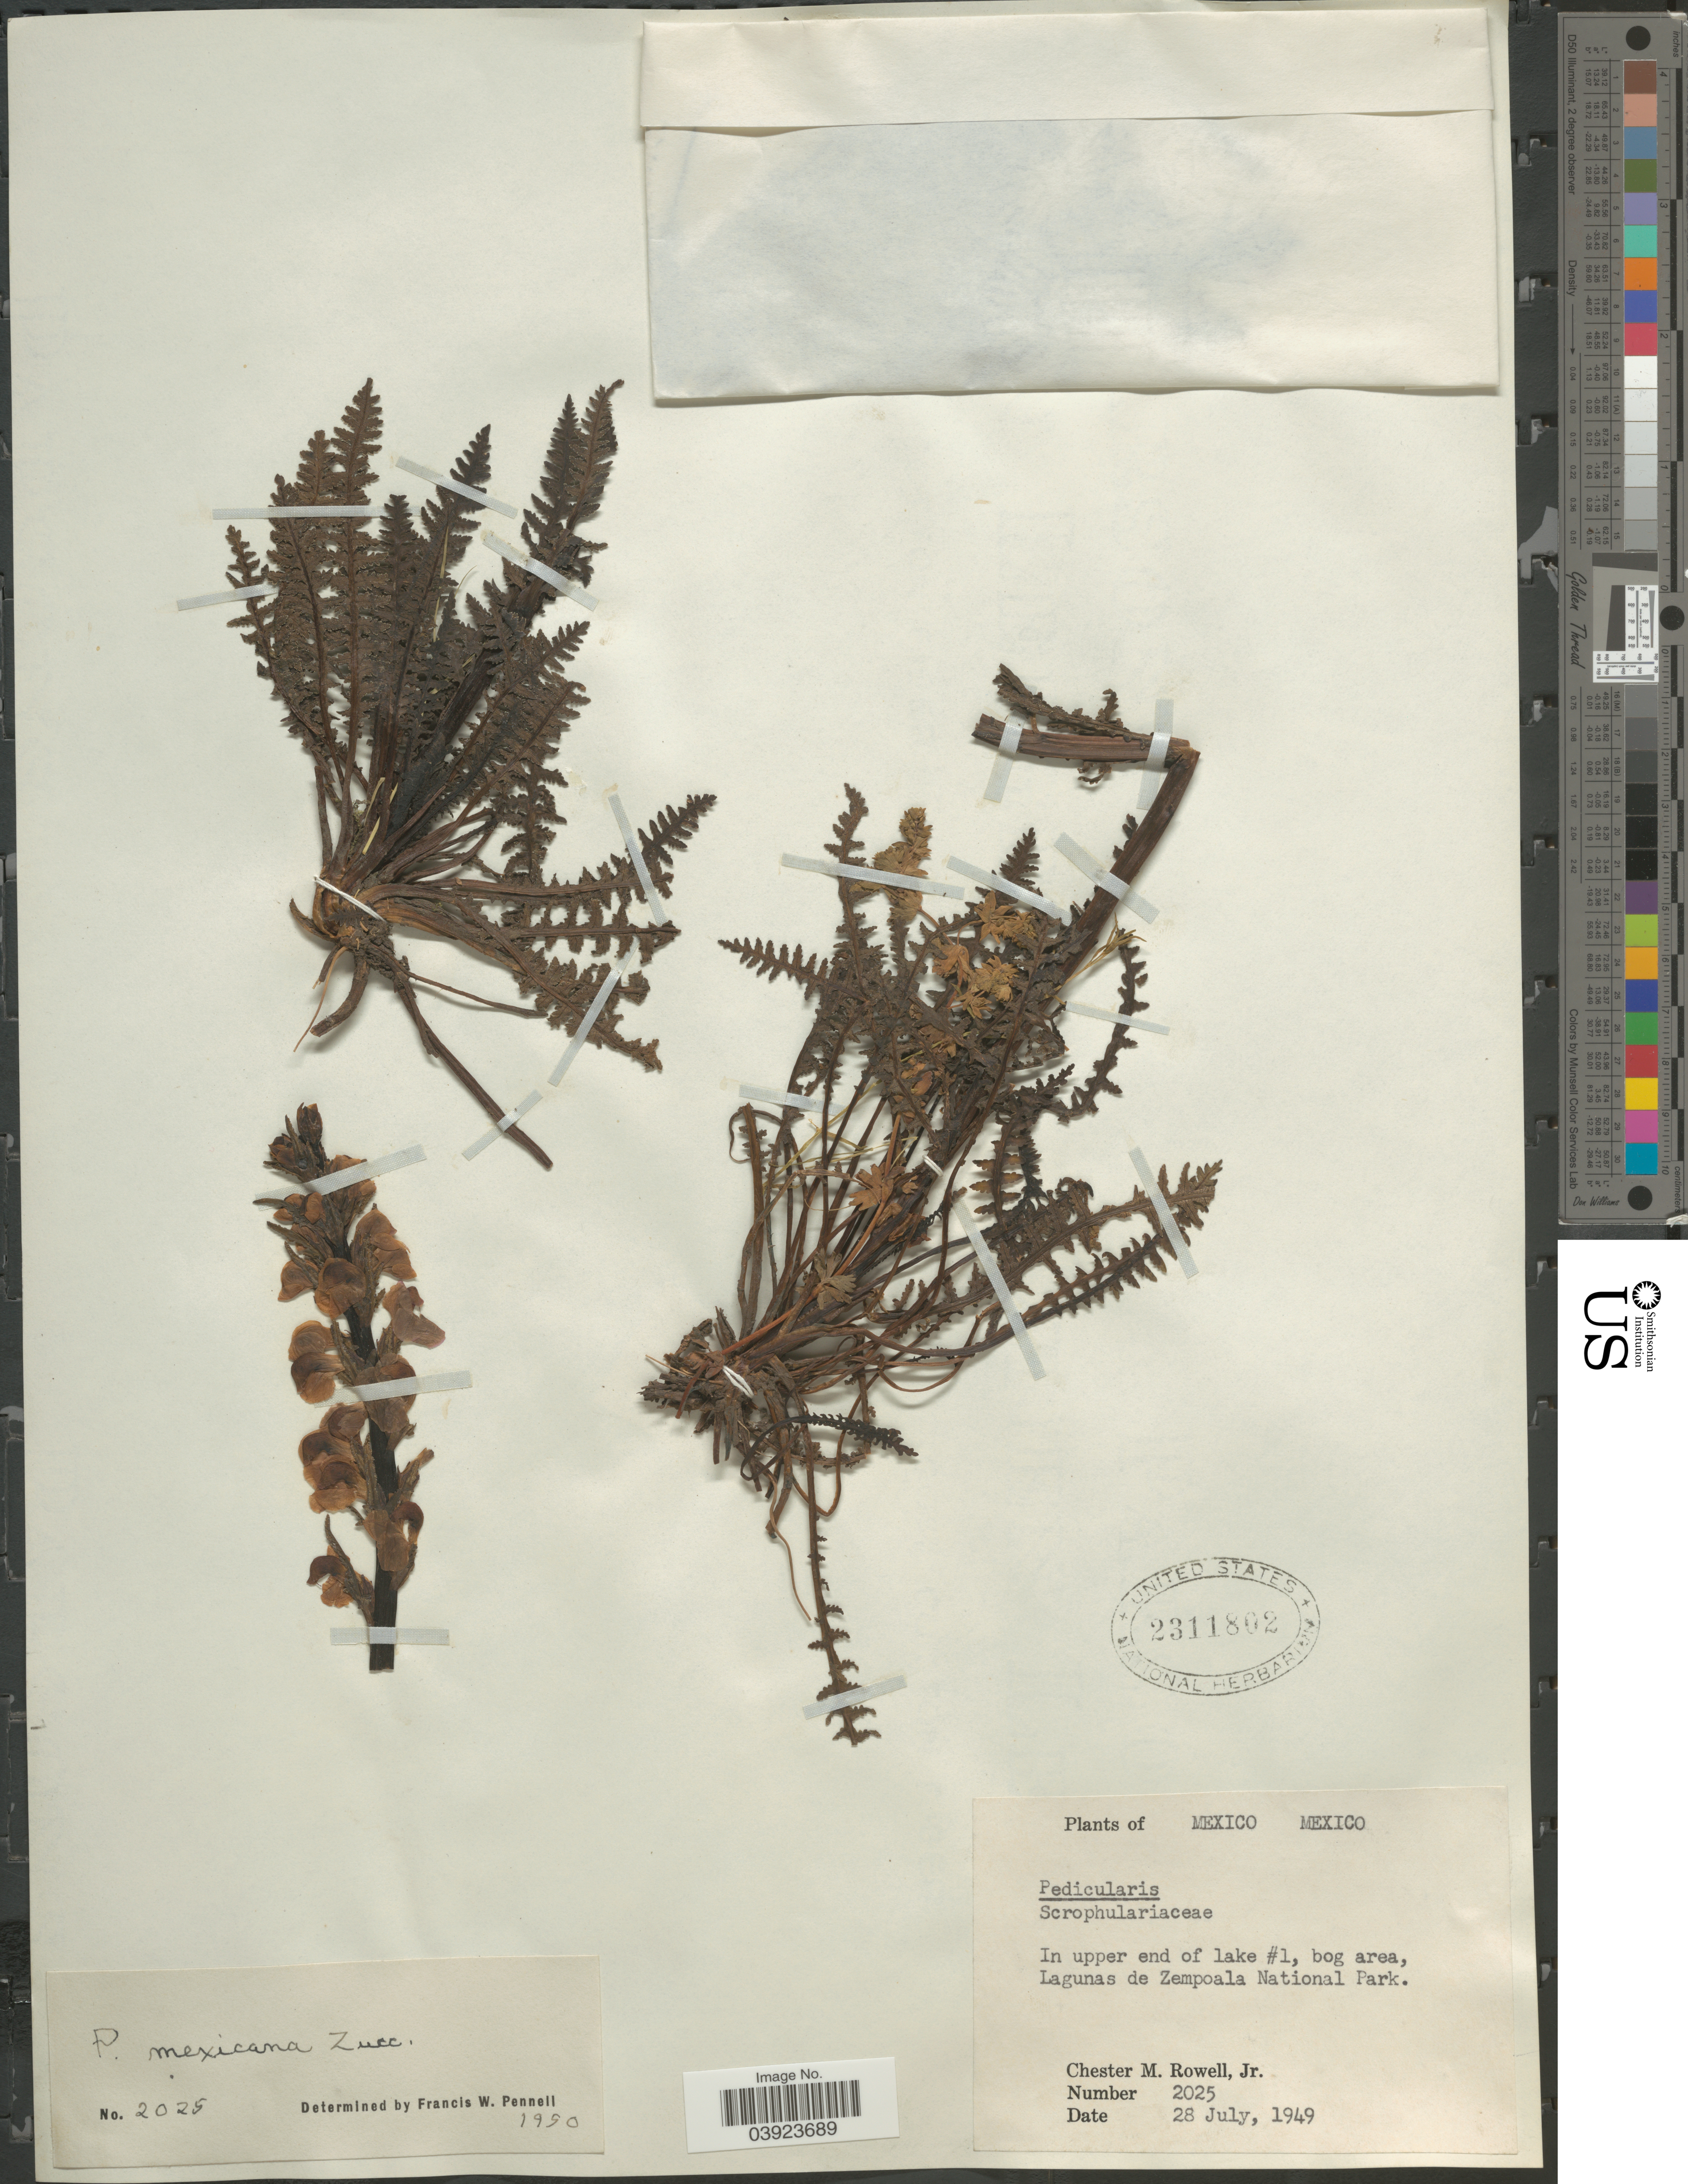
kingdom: Plantae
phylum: Tracheophyta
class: Magnoliopsida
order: Lamiales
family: Orobanchaceae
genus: Pedicularis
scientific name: Pedicularis mexicana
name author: Zucc. ex Bunge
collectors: C. M. Rowell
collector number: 2025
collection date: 1949-07-28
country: Mexico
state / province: México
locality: In upper end of lake #1, bog area, Lagunas de Zempoala National Park.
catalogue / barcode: US 2311802